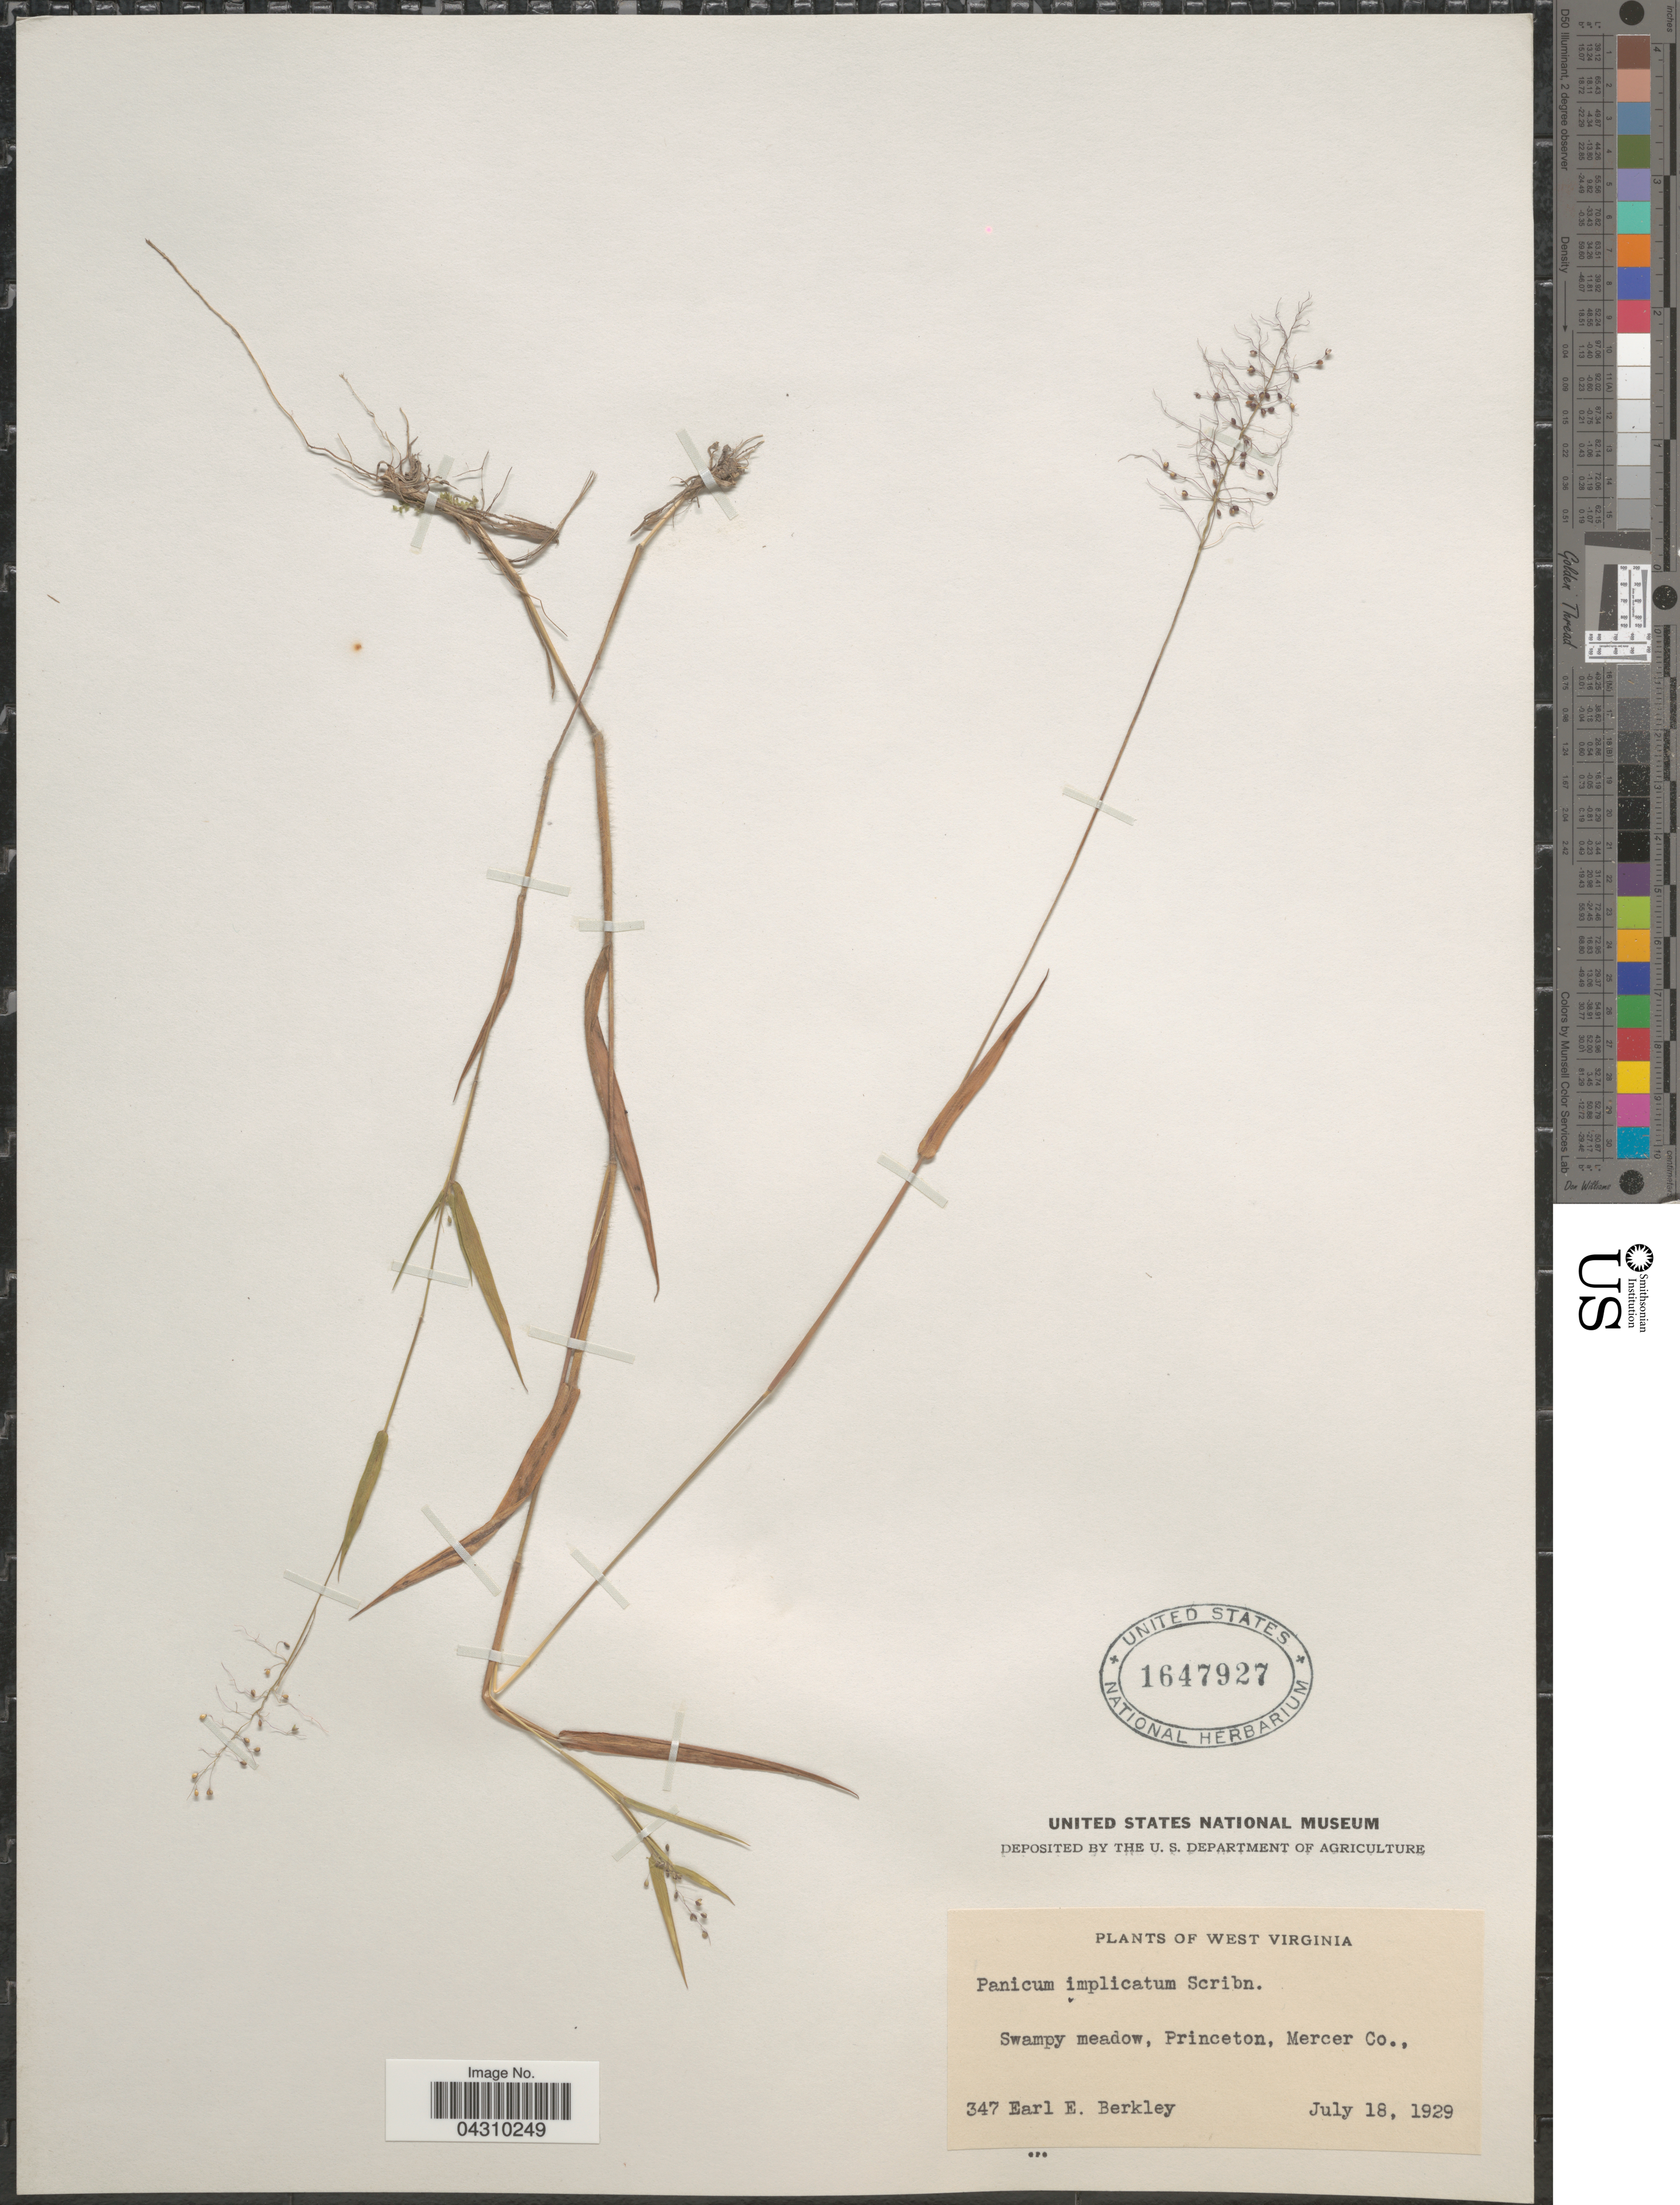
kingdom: Plantae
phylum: Tracheophyta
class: Liliopsida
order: Poales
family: Poaceae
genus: Dichanthelium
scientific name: Dichanthelium acuminatum var. acuminatum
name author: (Sw.) Gould & C.A. Clark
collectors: E. Berkley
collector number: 347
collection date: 1929-07-18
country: United States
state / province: West Virginia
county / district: Mercer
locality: Swampy meadow, Princeton, Mercer Co.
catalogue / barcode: US 1647927